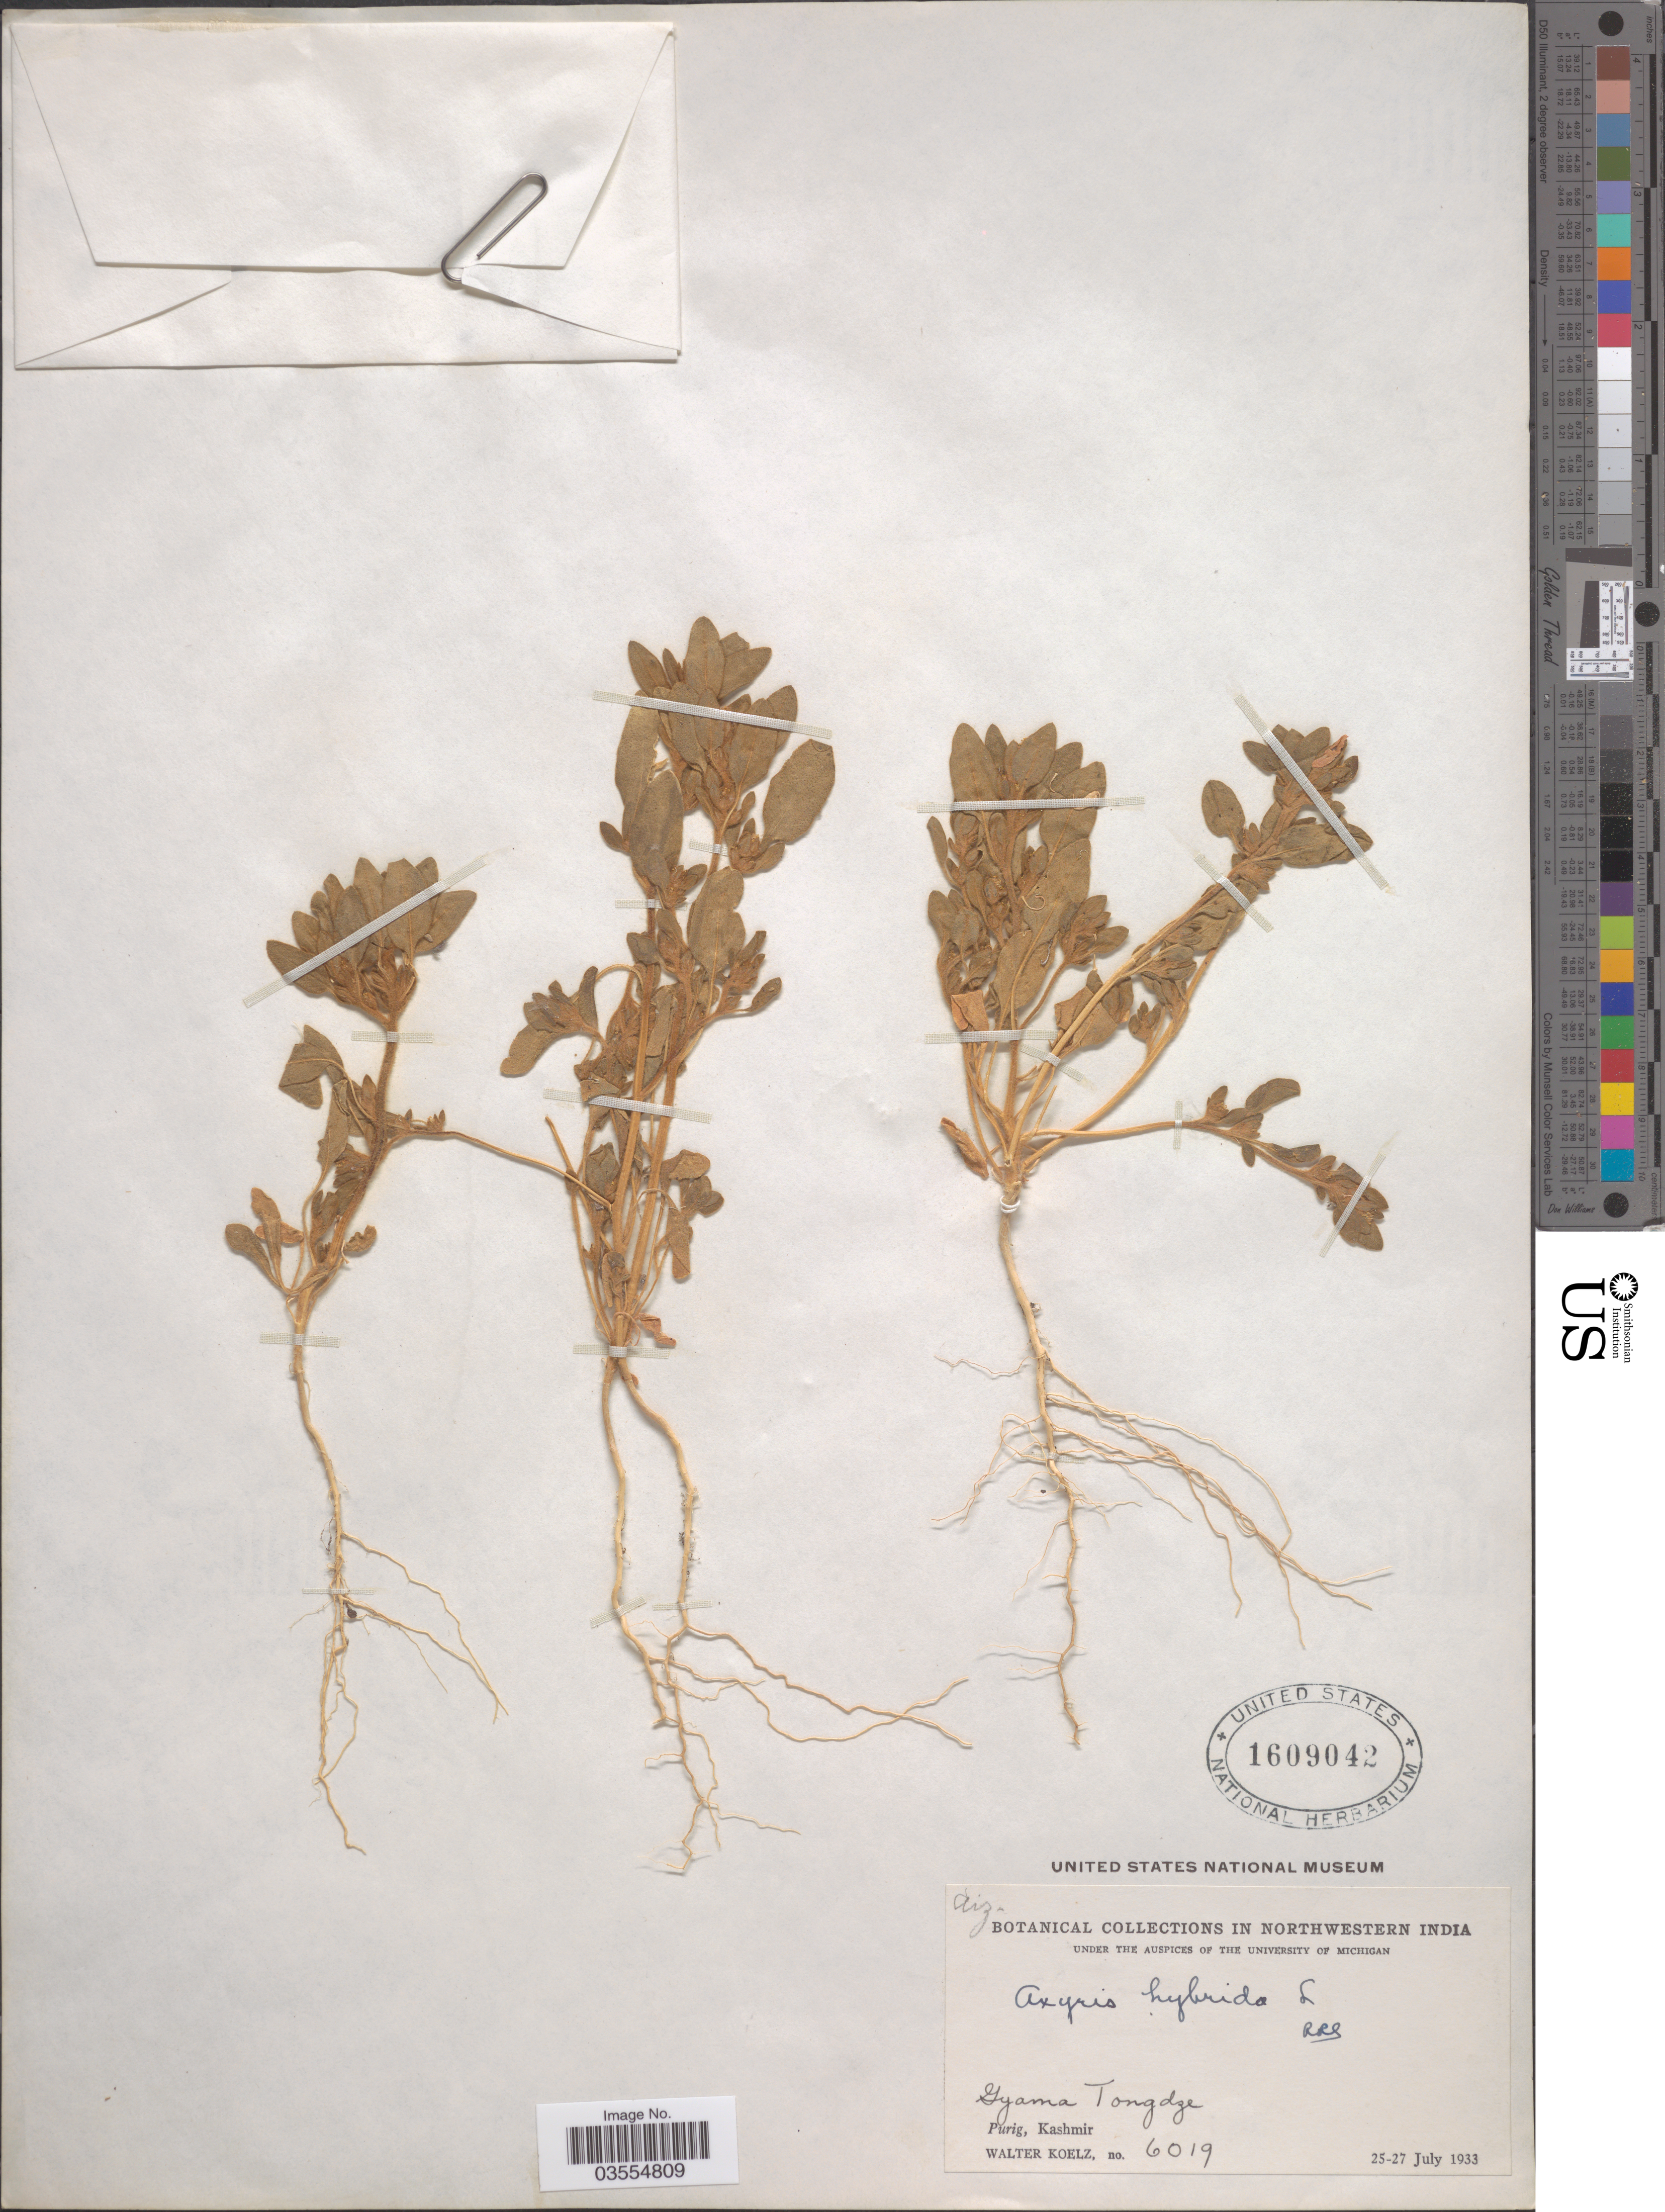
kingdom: Plantae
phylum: Tracheophyta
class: Magnoliopsida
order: Caryophyllales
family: Amaranthaceae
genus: Axyris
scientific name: Axyris hybrida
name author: L.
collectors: W. N. Koelz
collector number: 6019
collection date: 1933-07-25/1933-07-27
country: India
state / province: Jammu and Kashmir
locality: Northwestern India, Gyama Tongdze, Purig, Kashmir.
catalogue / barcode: US 1609042